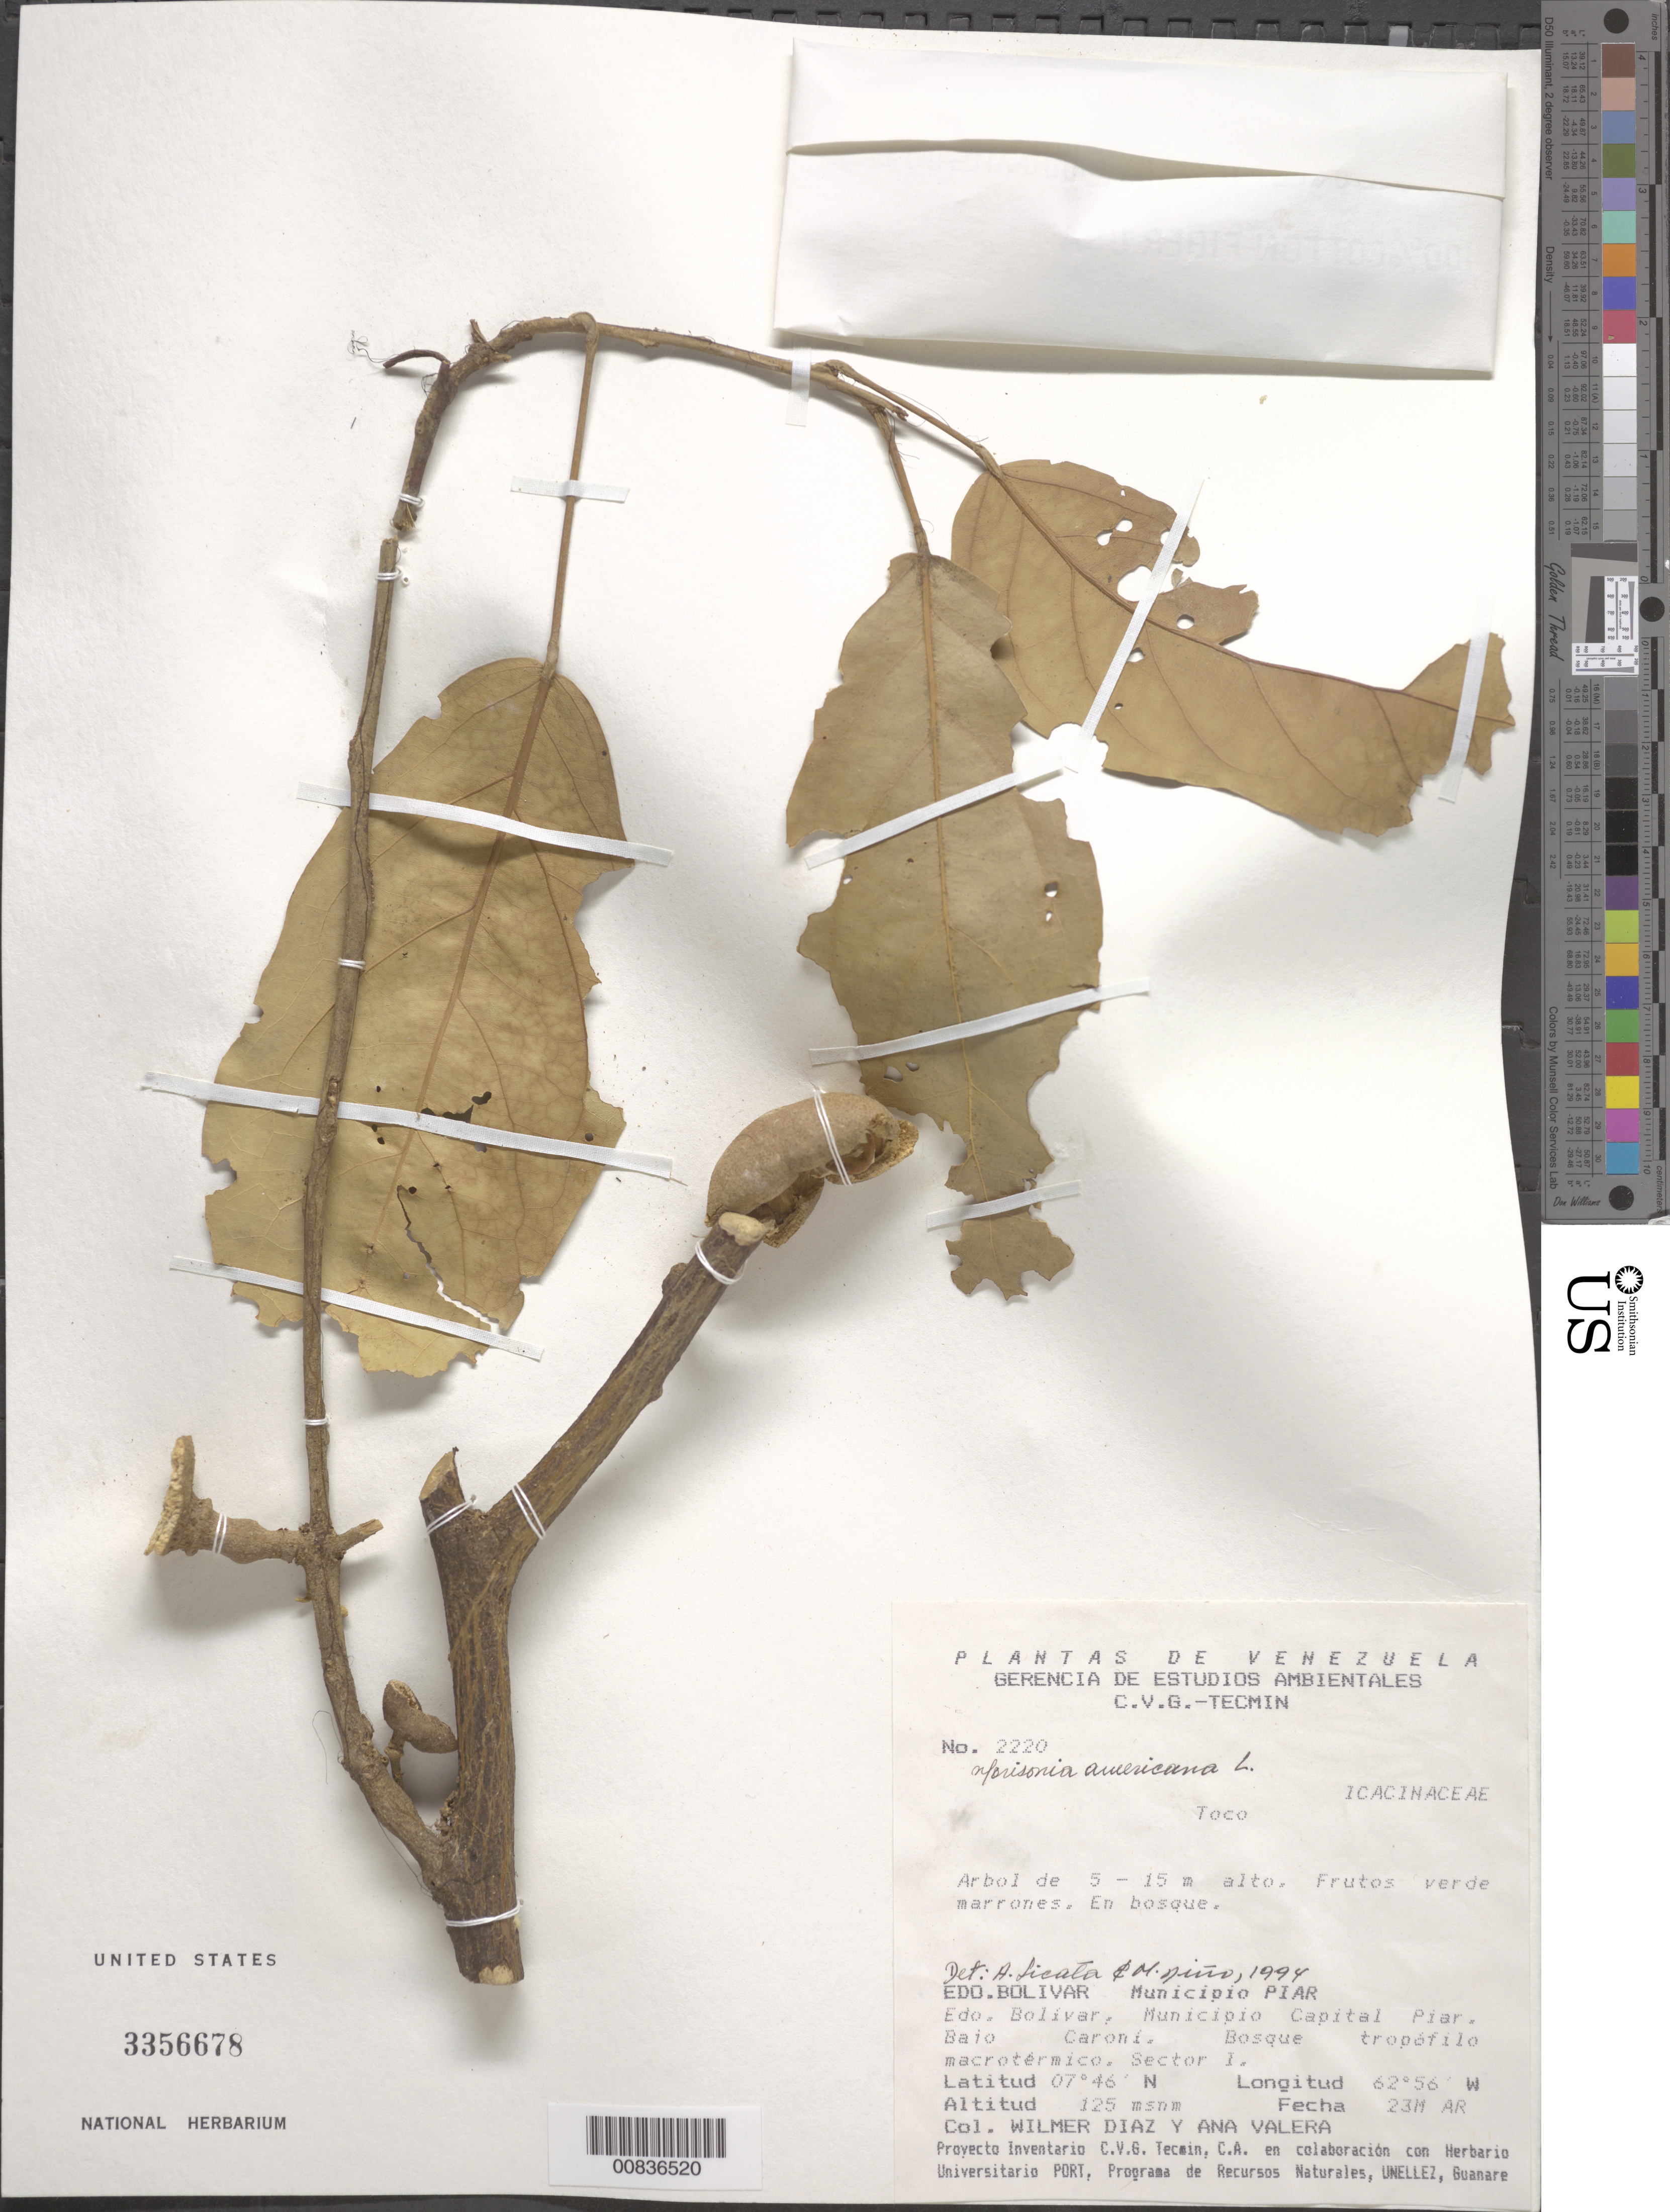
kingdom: Plantae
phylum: Tracheophyta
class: Magnoliopsida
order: Brassicales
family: Capparaceae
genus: Morisonia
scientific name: Morisonia americana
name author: L.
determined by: Licata, A.; Niño, S. M.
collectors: W. Díaz P. & A. Valera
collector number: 2220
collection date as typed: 23-Mar-94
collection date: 1994-03-23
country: Venezuela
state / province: Bolívar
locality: Mun. Piar, Mun. Capital Piar, Bajo Caroní, Sector I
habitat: Bosque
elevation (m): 125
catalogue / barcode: US 3356678